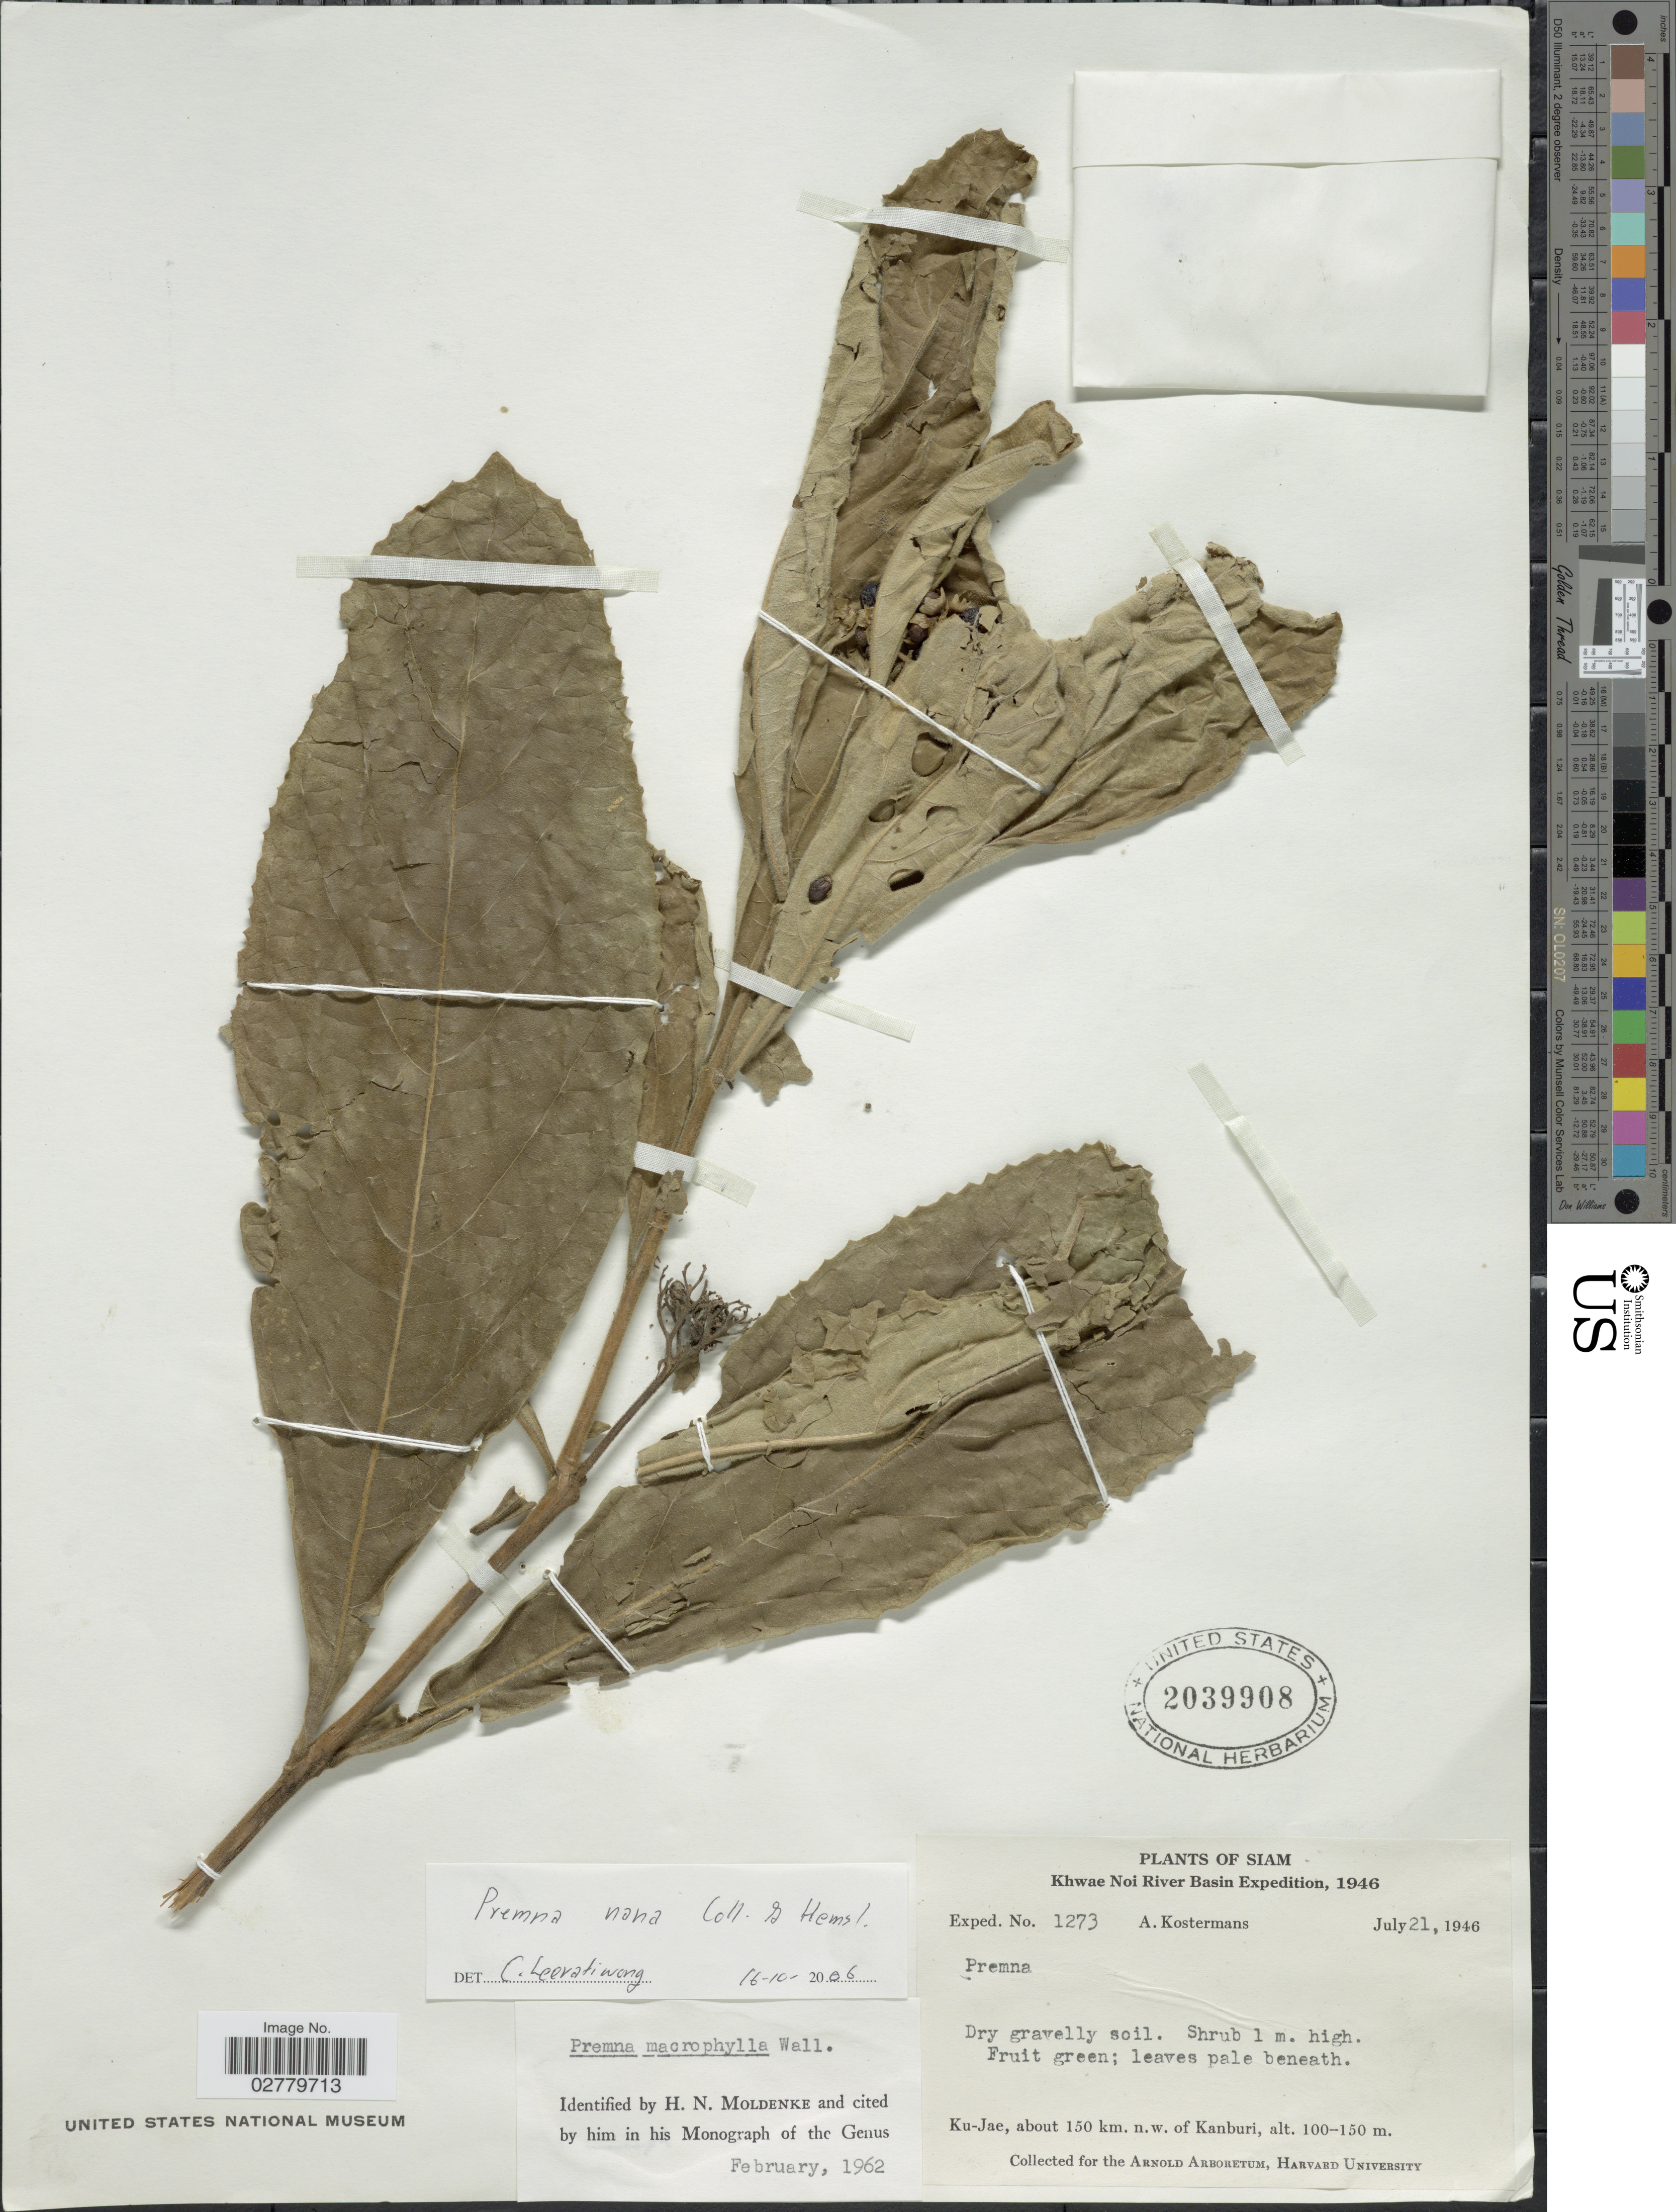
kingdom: Plantae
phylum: Tracheophyta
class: Magnoliopsida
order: Lamiales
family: Lamiaceae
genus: Premna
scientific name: Premna nana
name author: Collett & Hemsl.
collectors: A. J. G. Kostermans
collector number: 1273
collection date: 1946-07-21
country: Thailand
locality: Siam. Khwae Noi River. Ku-Jae, about 150 km. n.w. of Kanburi.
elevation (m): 100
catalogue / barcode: US 2039908